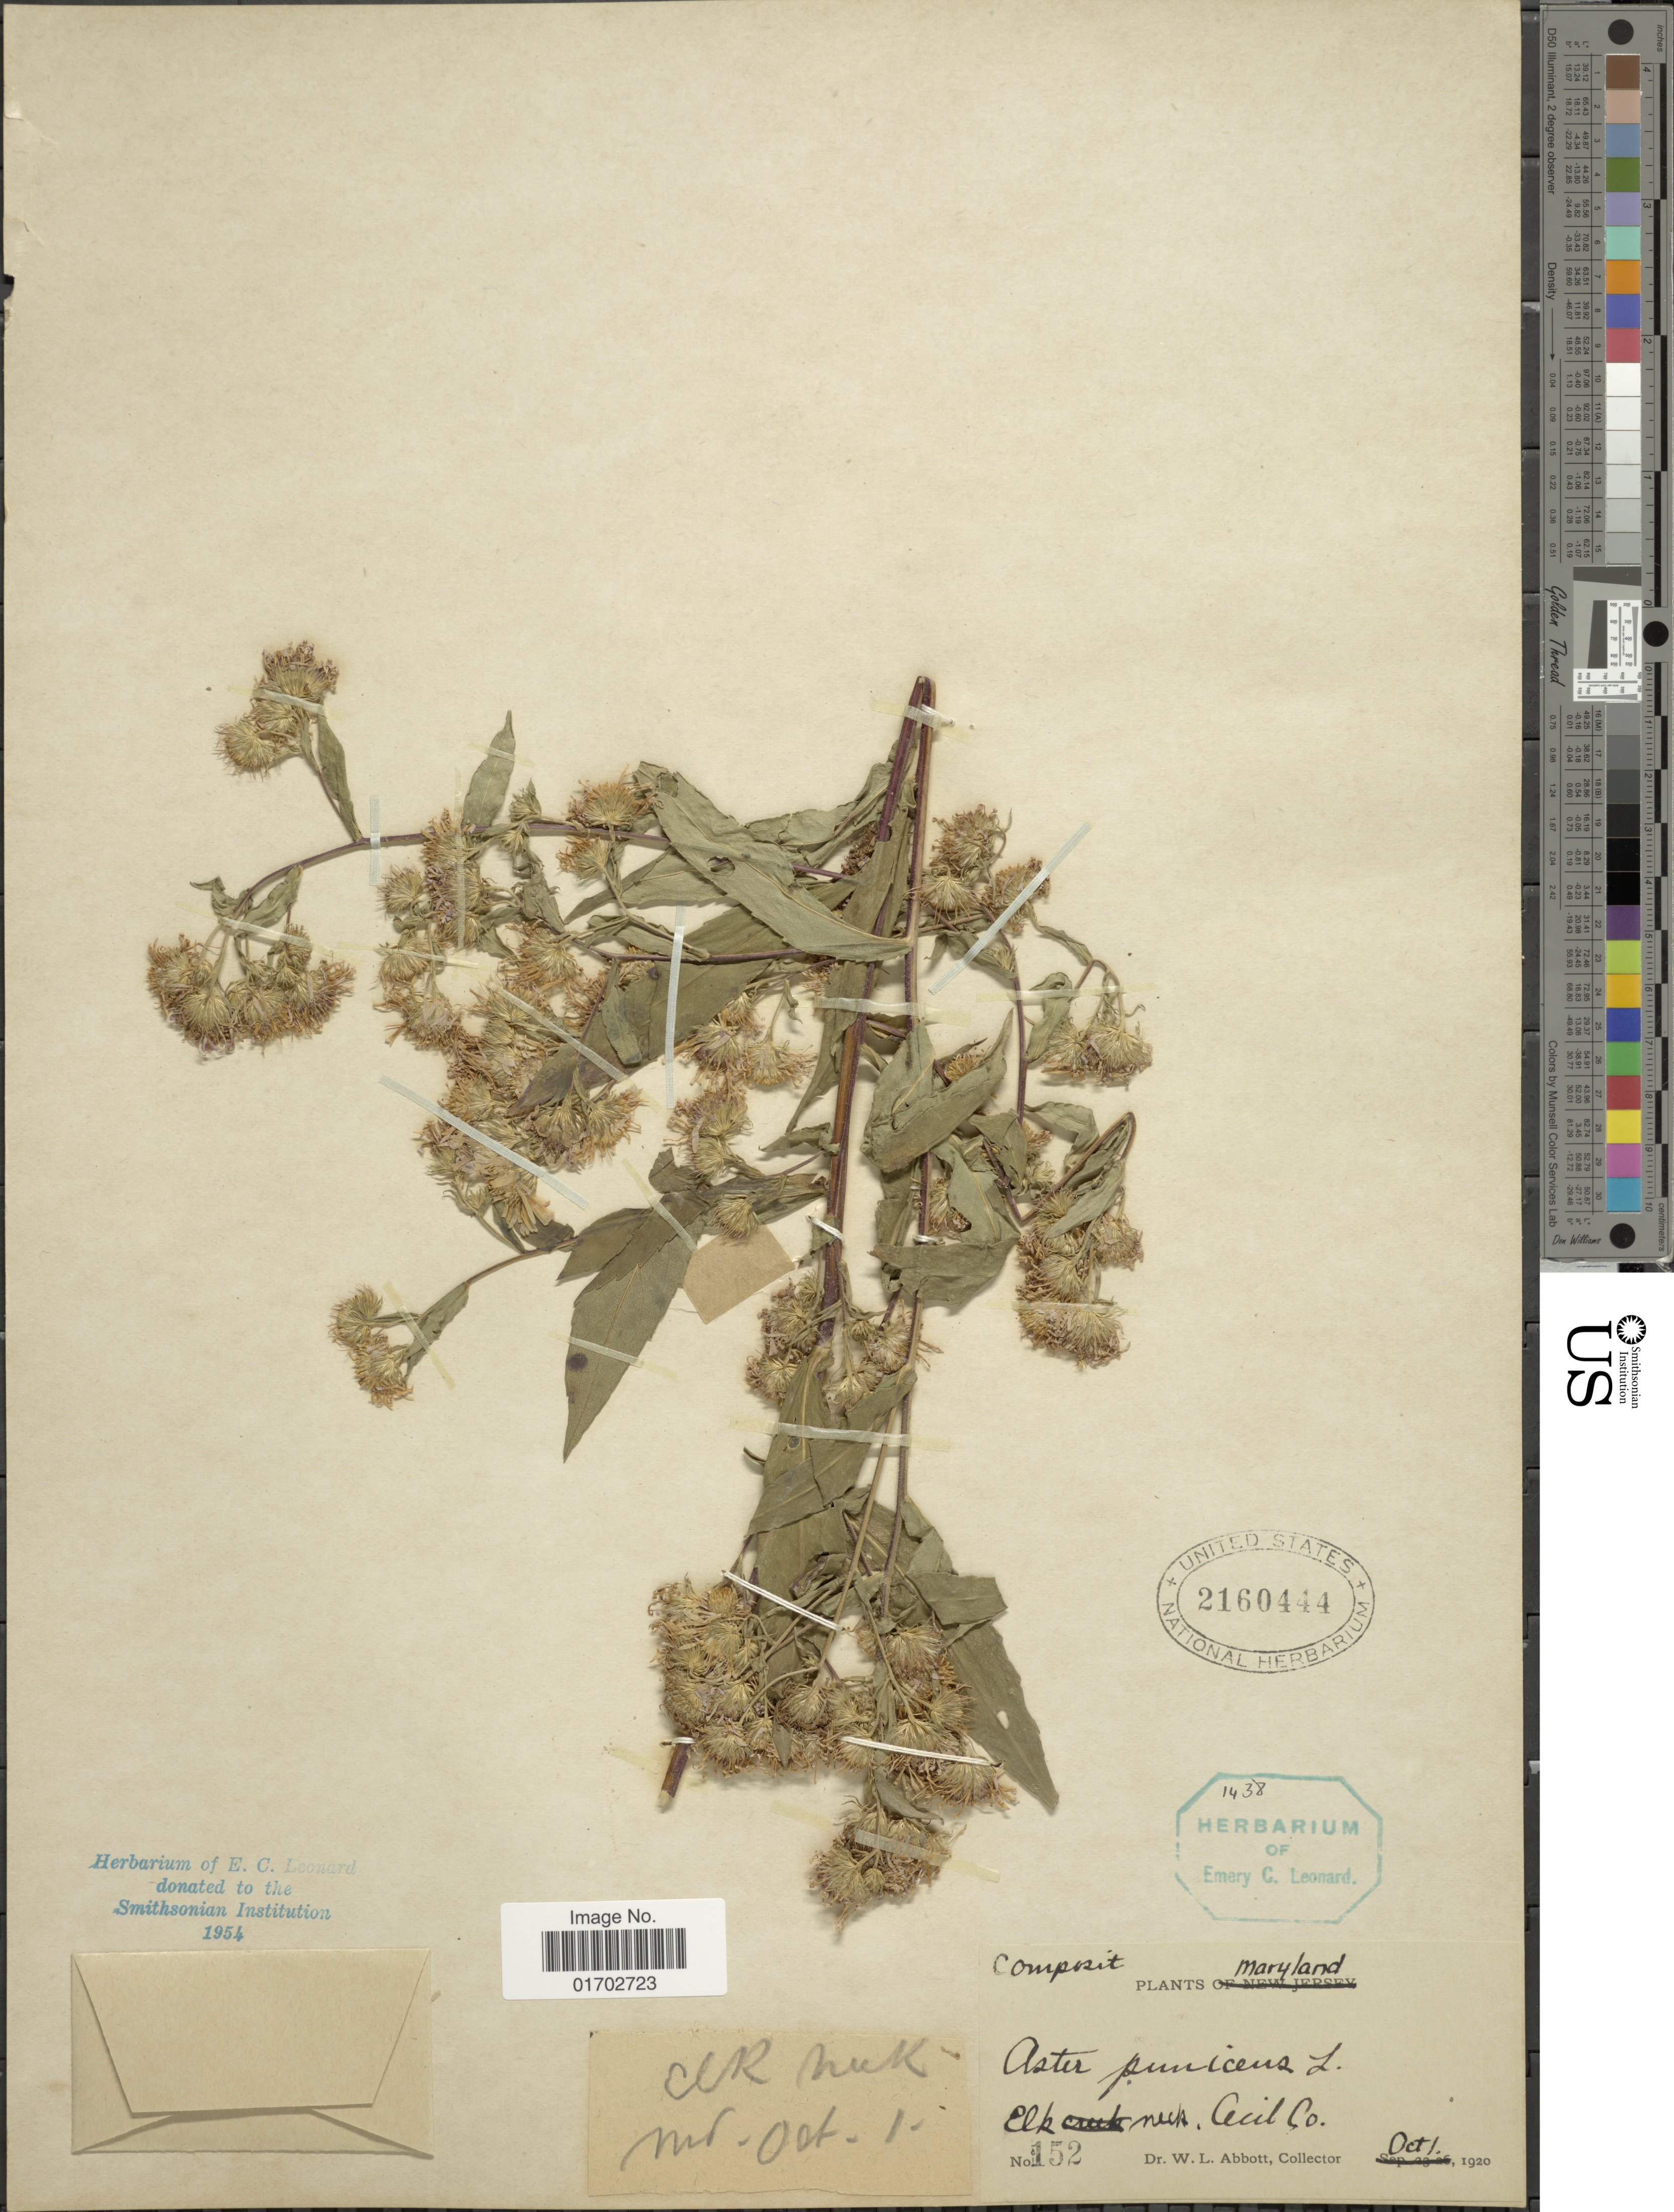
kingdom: Plantae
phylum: Tracheophyta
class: Magnoliopsida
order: Asterales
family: Asteraceae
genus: Symphyotrichum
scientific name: Symphyotrichum puniceum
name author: (L.) Á. Löve & D. Löve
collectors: W. L. Abbott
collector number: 152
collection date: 1920-10-01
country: United States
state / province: Maryland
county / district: Cecil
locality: Elk neck, Cecil Co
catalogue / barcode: US 2160444